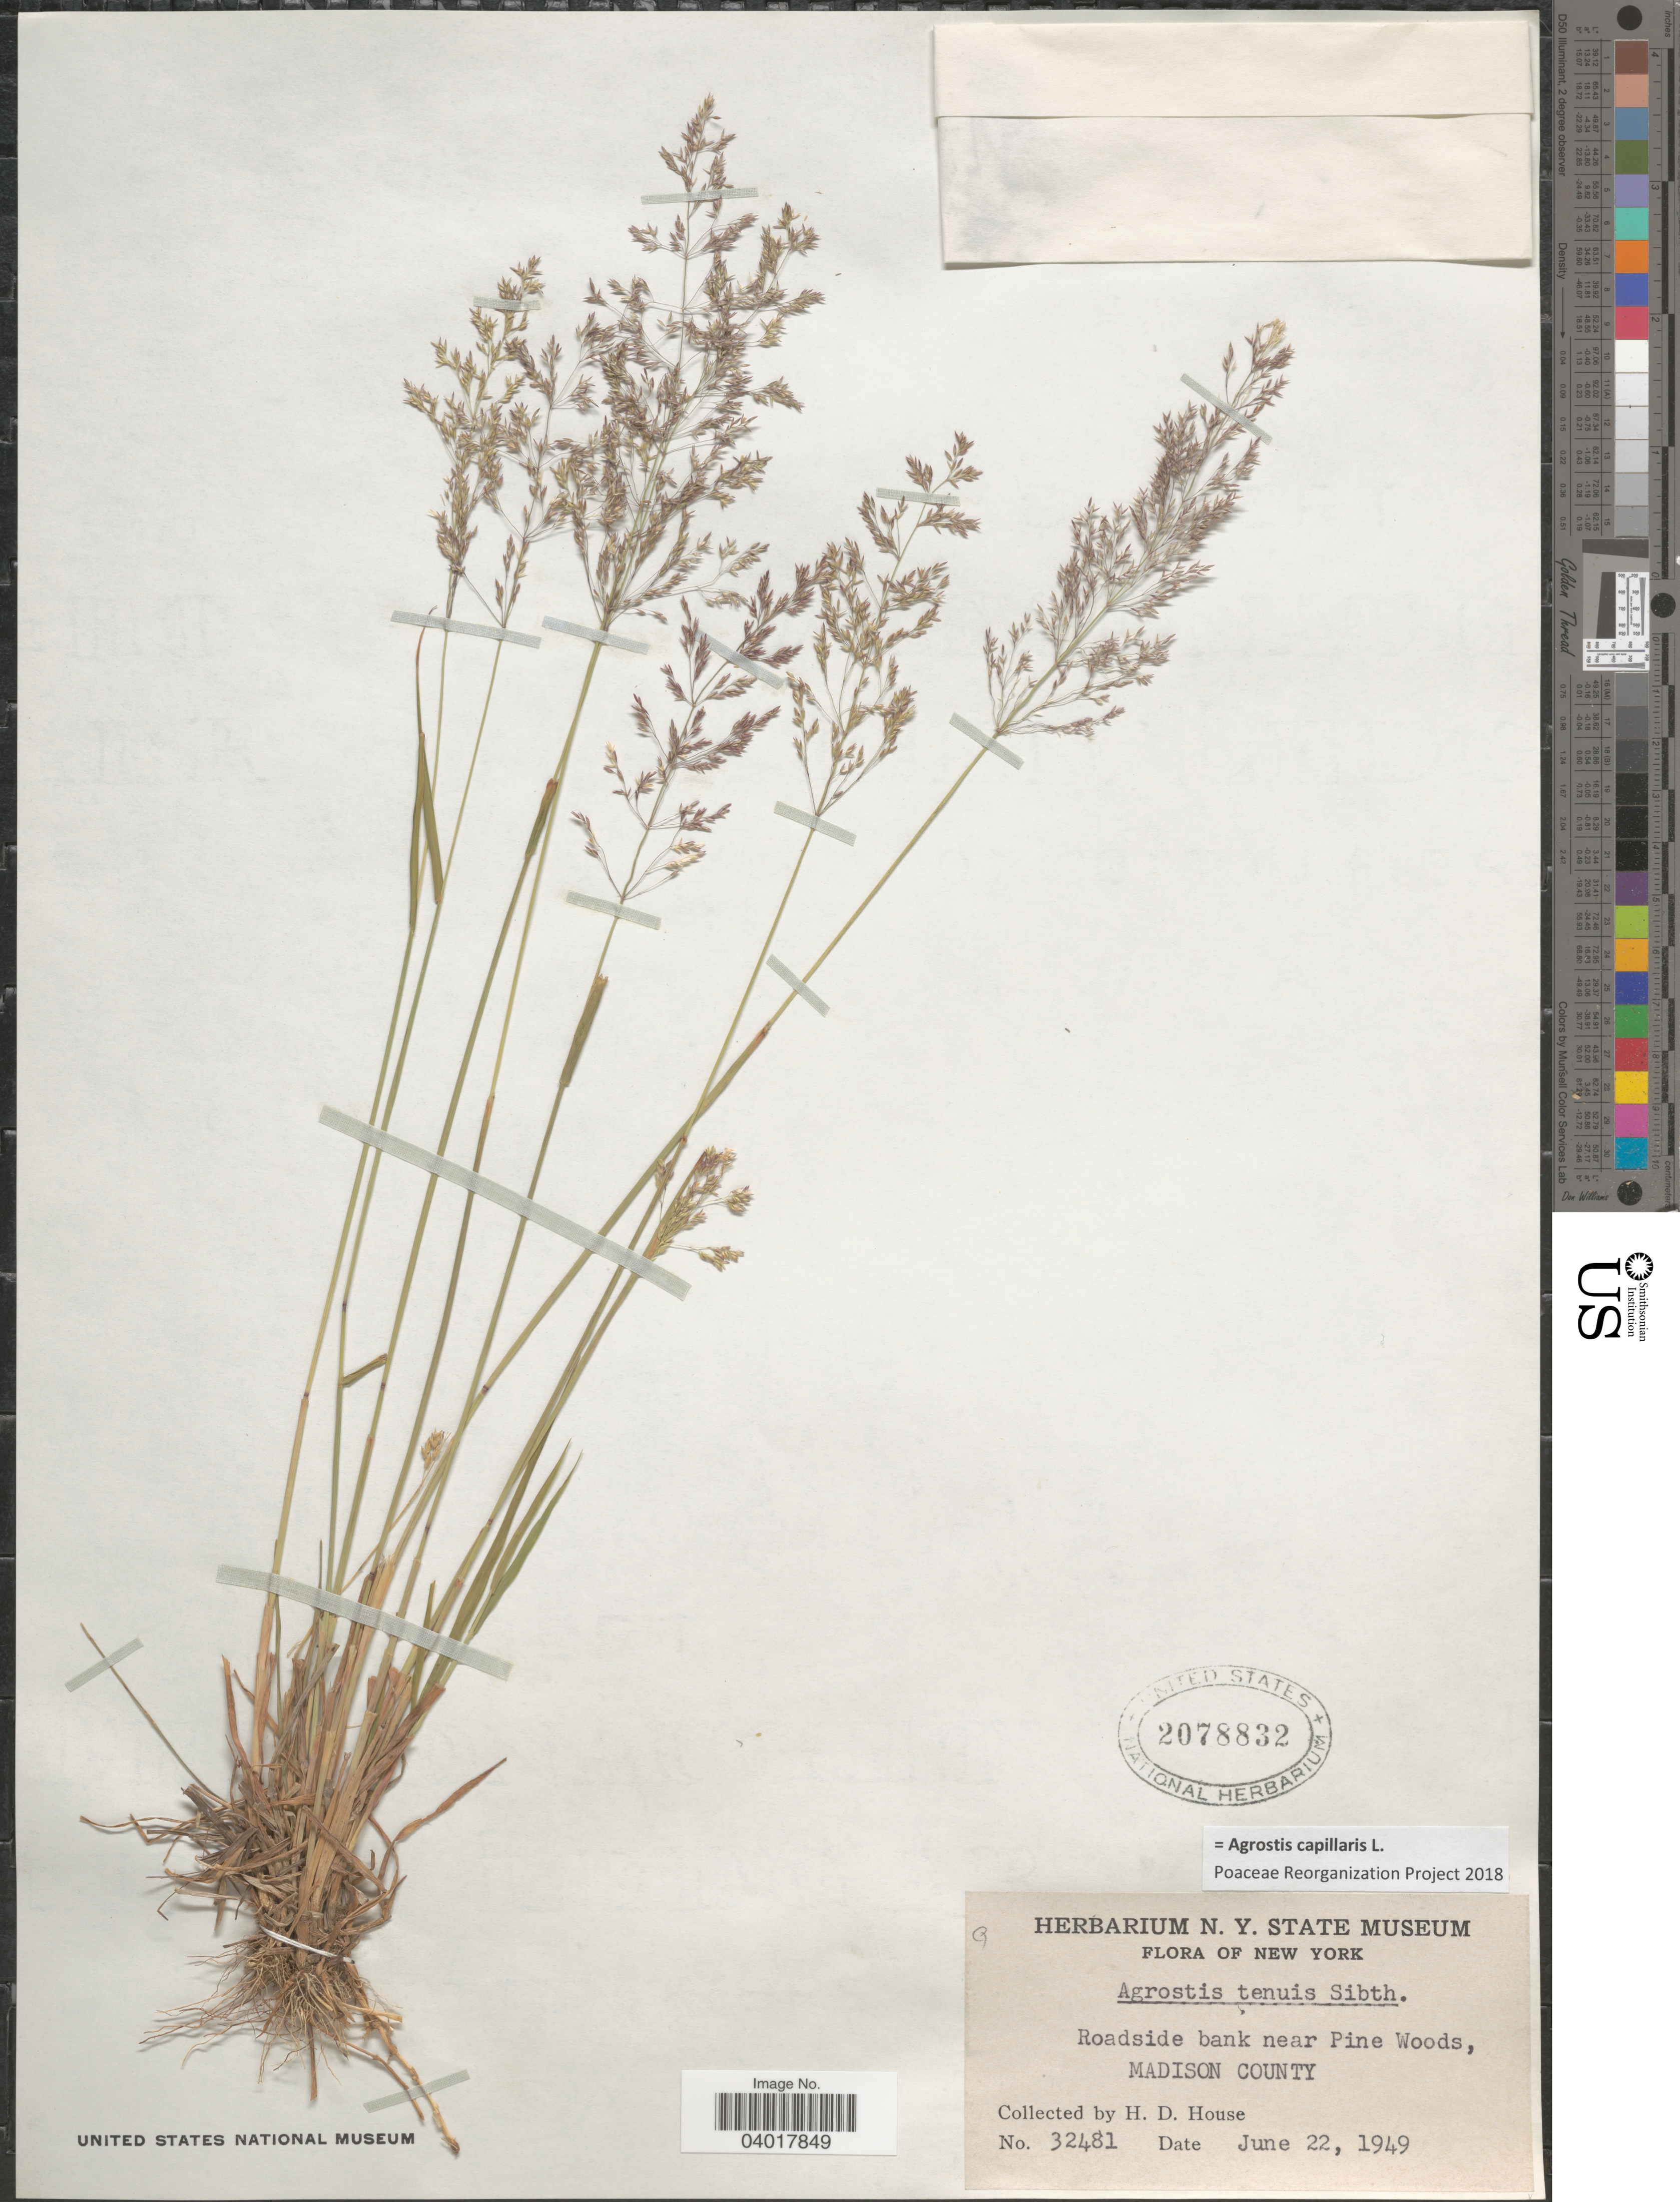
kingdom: Plantae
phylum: Tracheophyta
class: Liliopsida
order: Poales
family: Poaceae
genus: Agrostis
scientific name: Agrostis capillaris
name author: L.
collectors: H. D. House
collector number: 32481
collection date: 1949-06-22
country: United States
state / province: New York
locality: Roadside near Pine Woods, Madison County.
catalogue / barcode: US 2078832